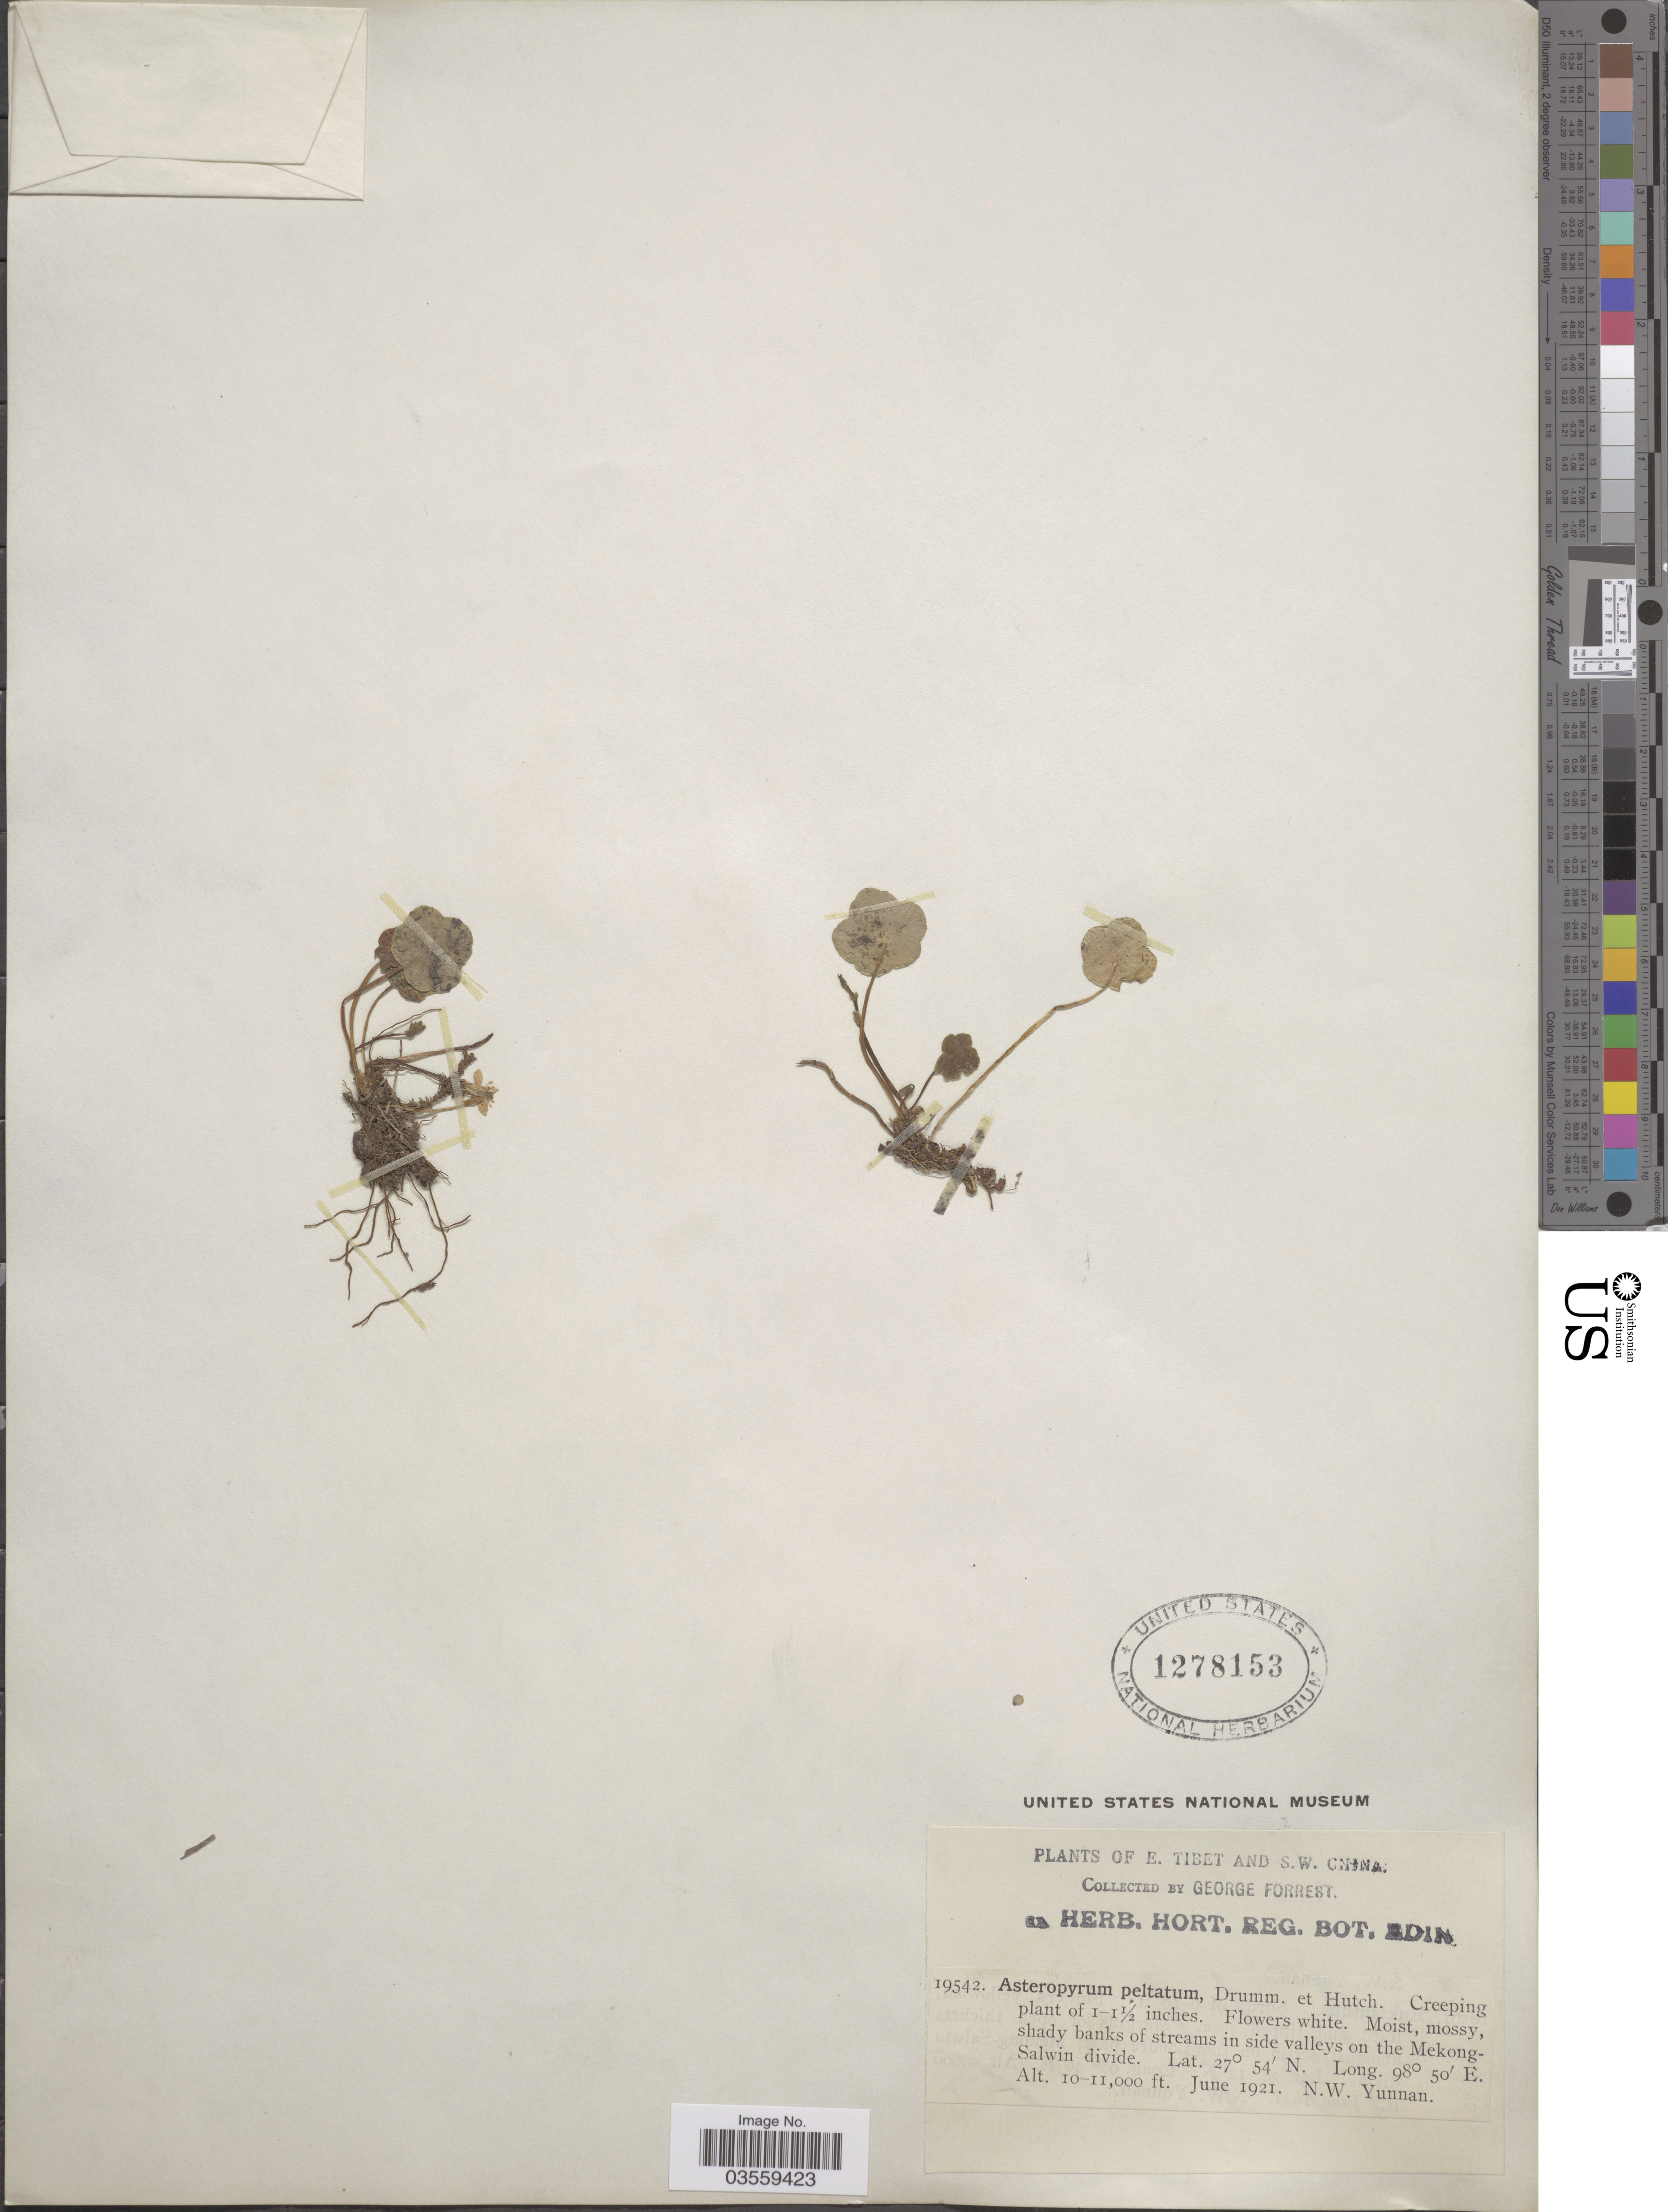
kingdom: Plantae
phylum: Tracheophyta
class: Magnoliopsida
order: Ranunculales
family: Ranunculaceae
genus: Asteropyrum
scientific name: Asteropyrum peltatum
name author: (Franch.) J.R. Drumm & Hutch.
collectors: G. Forrest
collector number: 19542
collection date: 1921-06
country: China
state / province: Yunnan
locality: S. W. China. Shady banks of streams in side valleys on the Mekong-Salwin divide. N. W. Yunnan.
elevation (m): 3048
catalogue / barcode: US 1278153